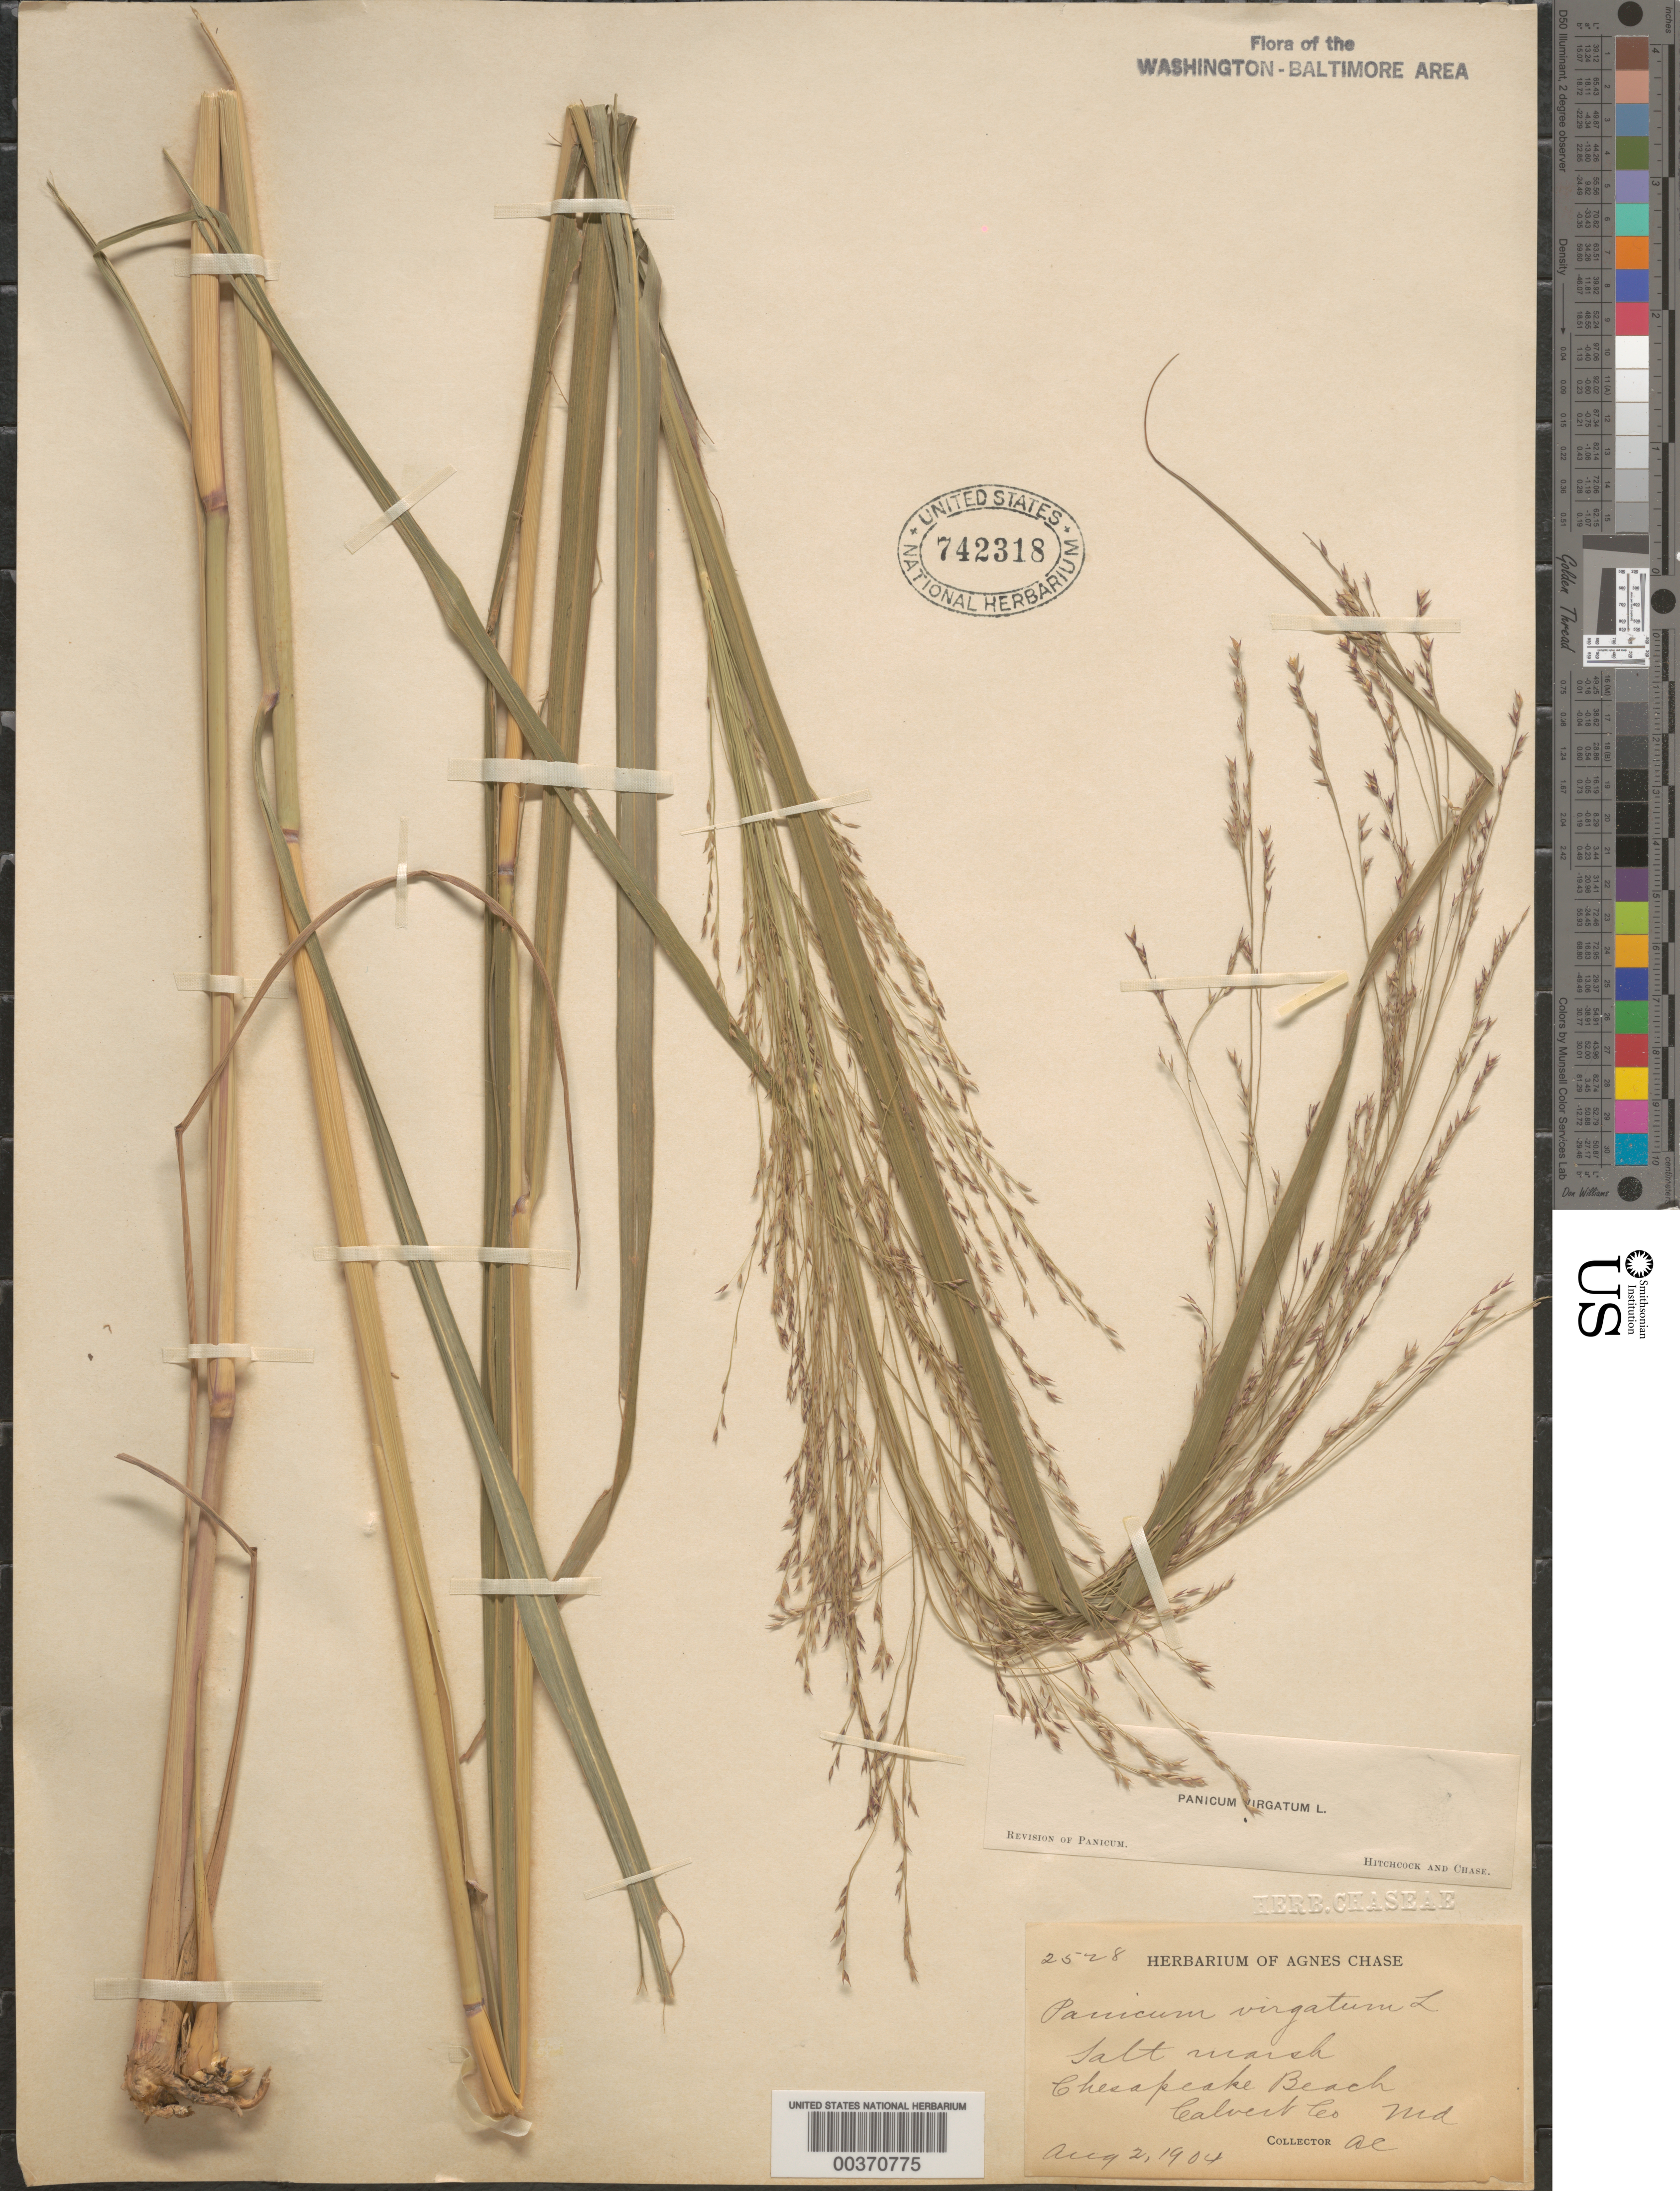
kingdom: Plantae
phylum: Tracheophyta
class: Liliopsida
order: Poales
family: Poaceae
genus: Panicum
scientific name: Panicum virgatum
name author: L.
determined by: Hitchcock, A. S.; Chase, [M.] A.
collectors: A. Chase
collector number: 2528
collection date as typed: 02 Aug 1904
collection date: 1904-08-02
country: United States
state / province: Maryland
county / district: Calvert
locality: Chesapeake Beach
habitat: Salt marsh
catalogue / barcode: US 742318